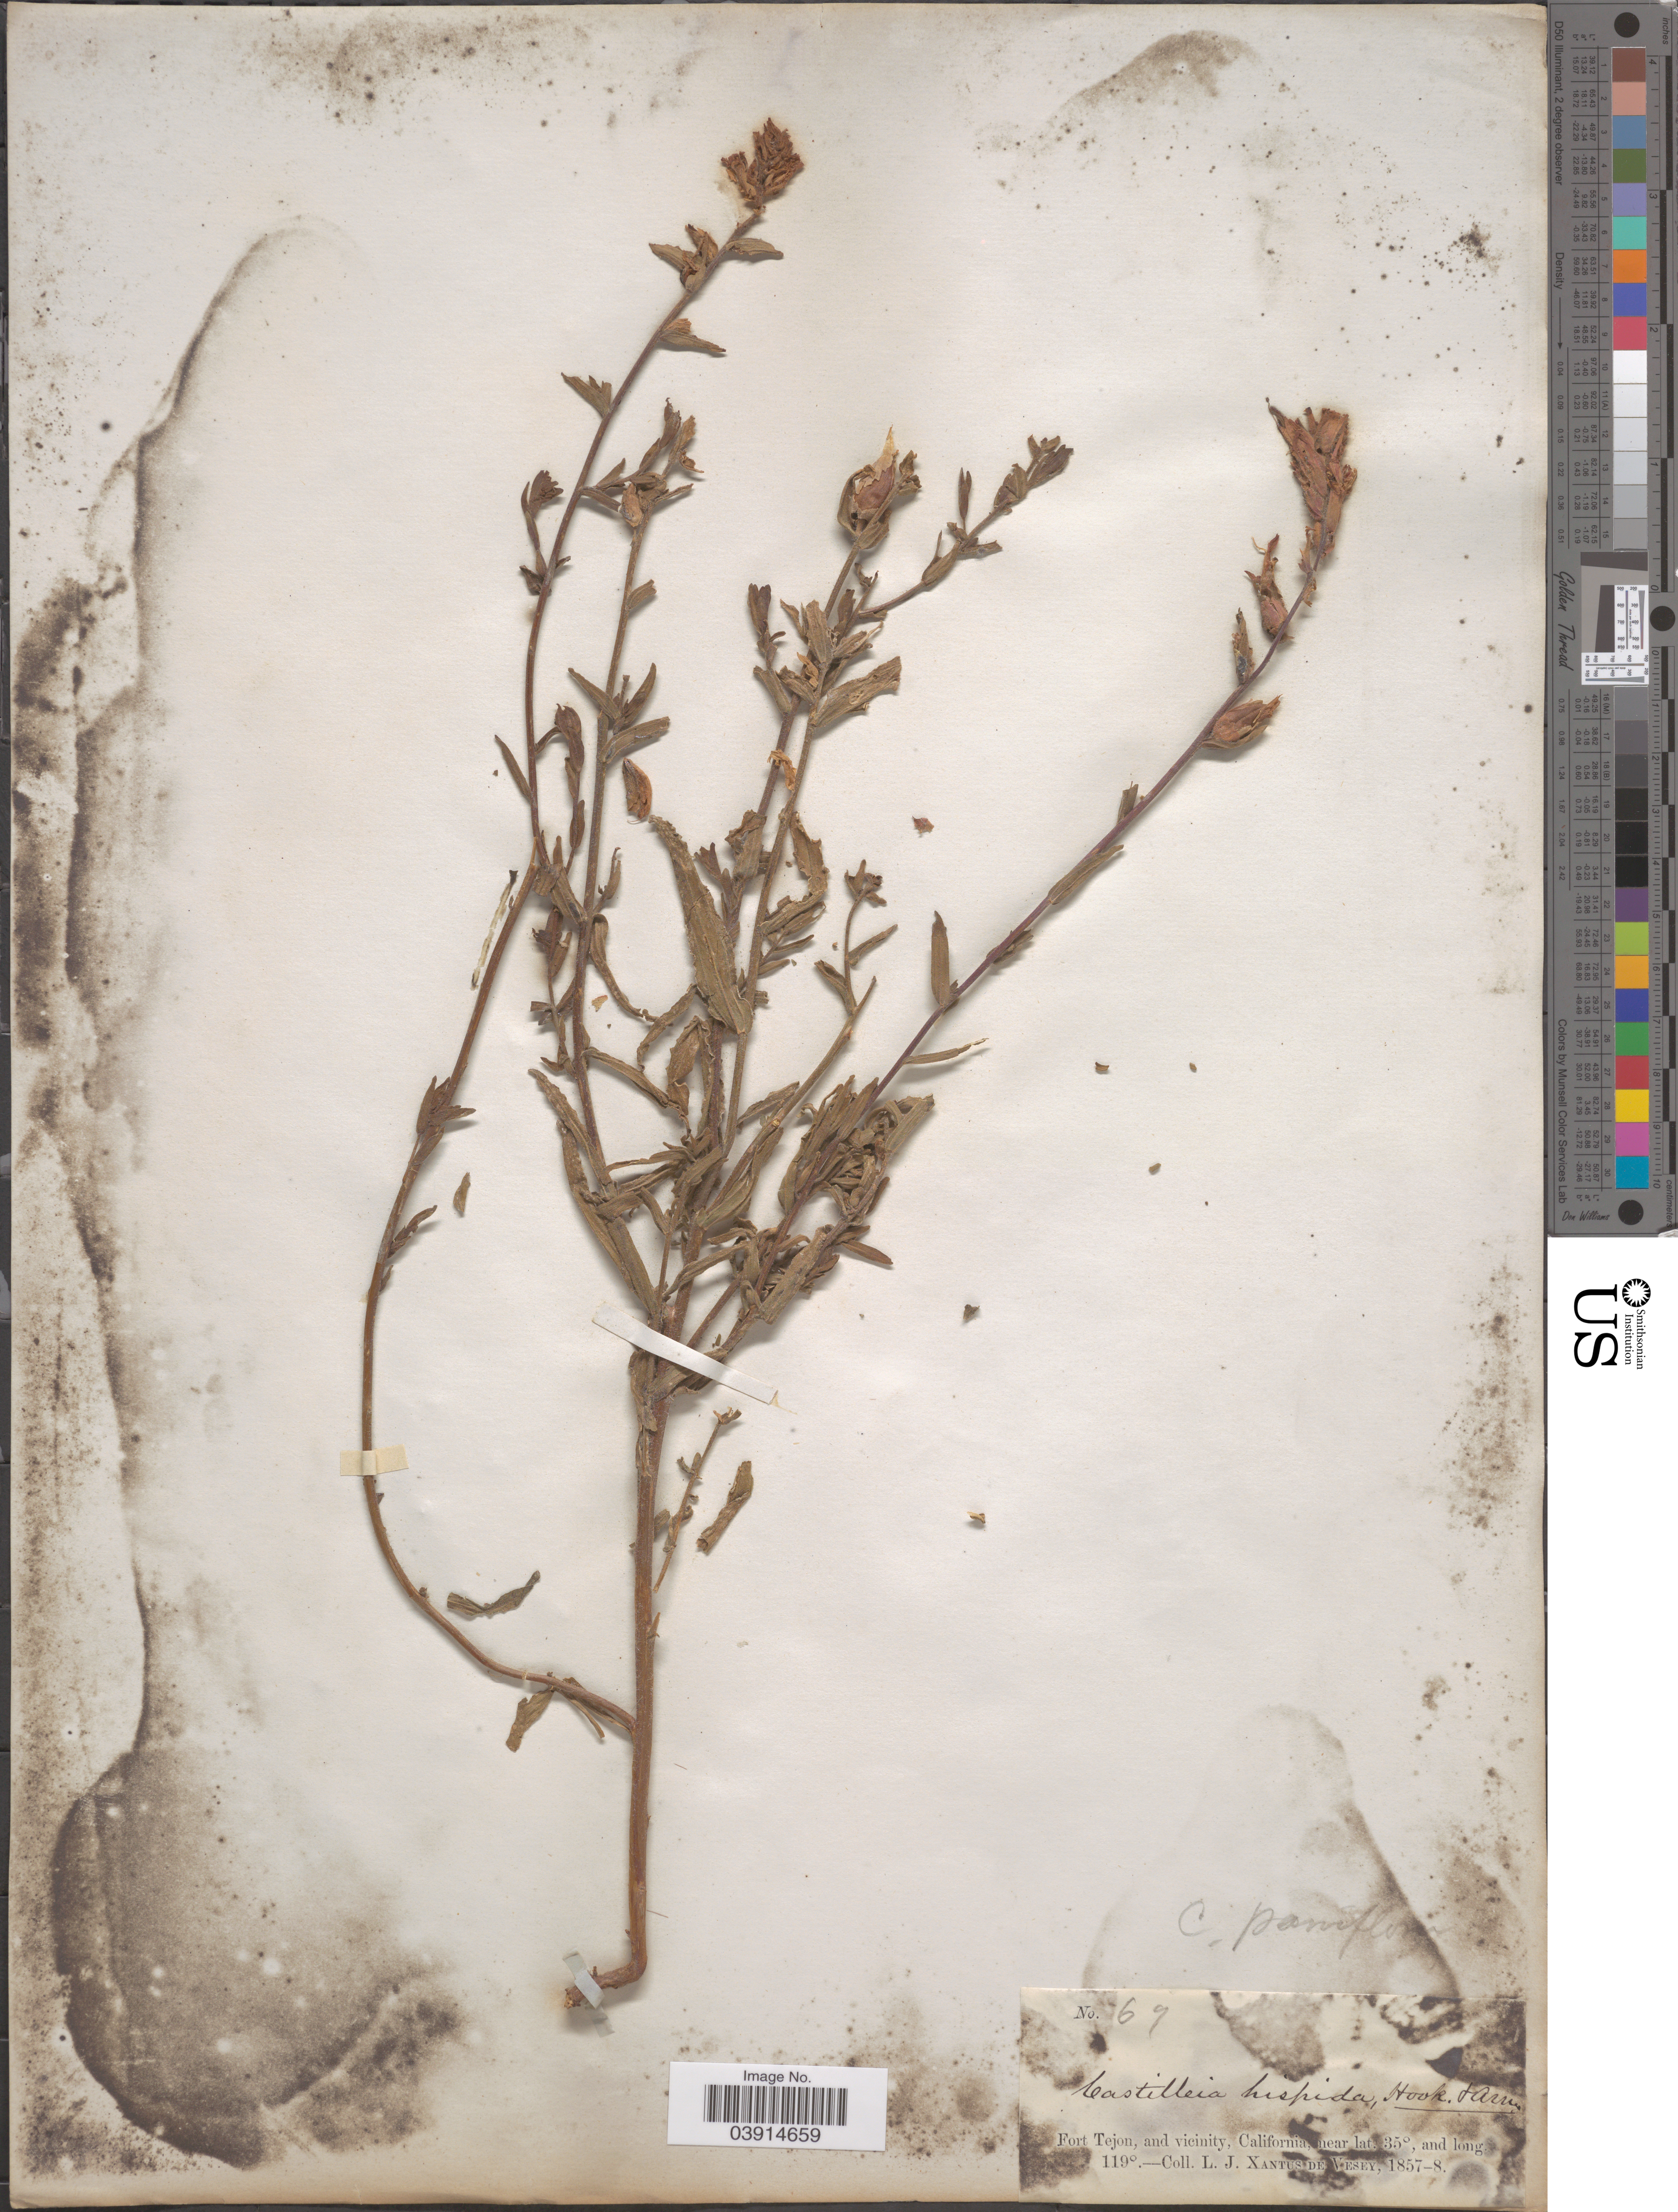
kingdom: Plantae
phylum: Tracheophyta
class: Magnoliopsida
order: Lamiales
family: Orobanchaceae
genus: Castilleja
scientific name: Castilleja sp.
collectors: L. Xantus de Vesey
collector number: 69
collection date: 1857/1858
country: United States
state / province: California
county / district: Kern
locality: Fort Tejon, and vicinity.